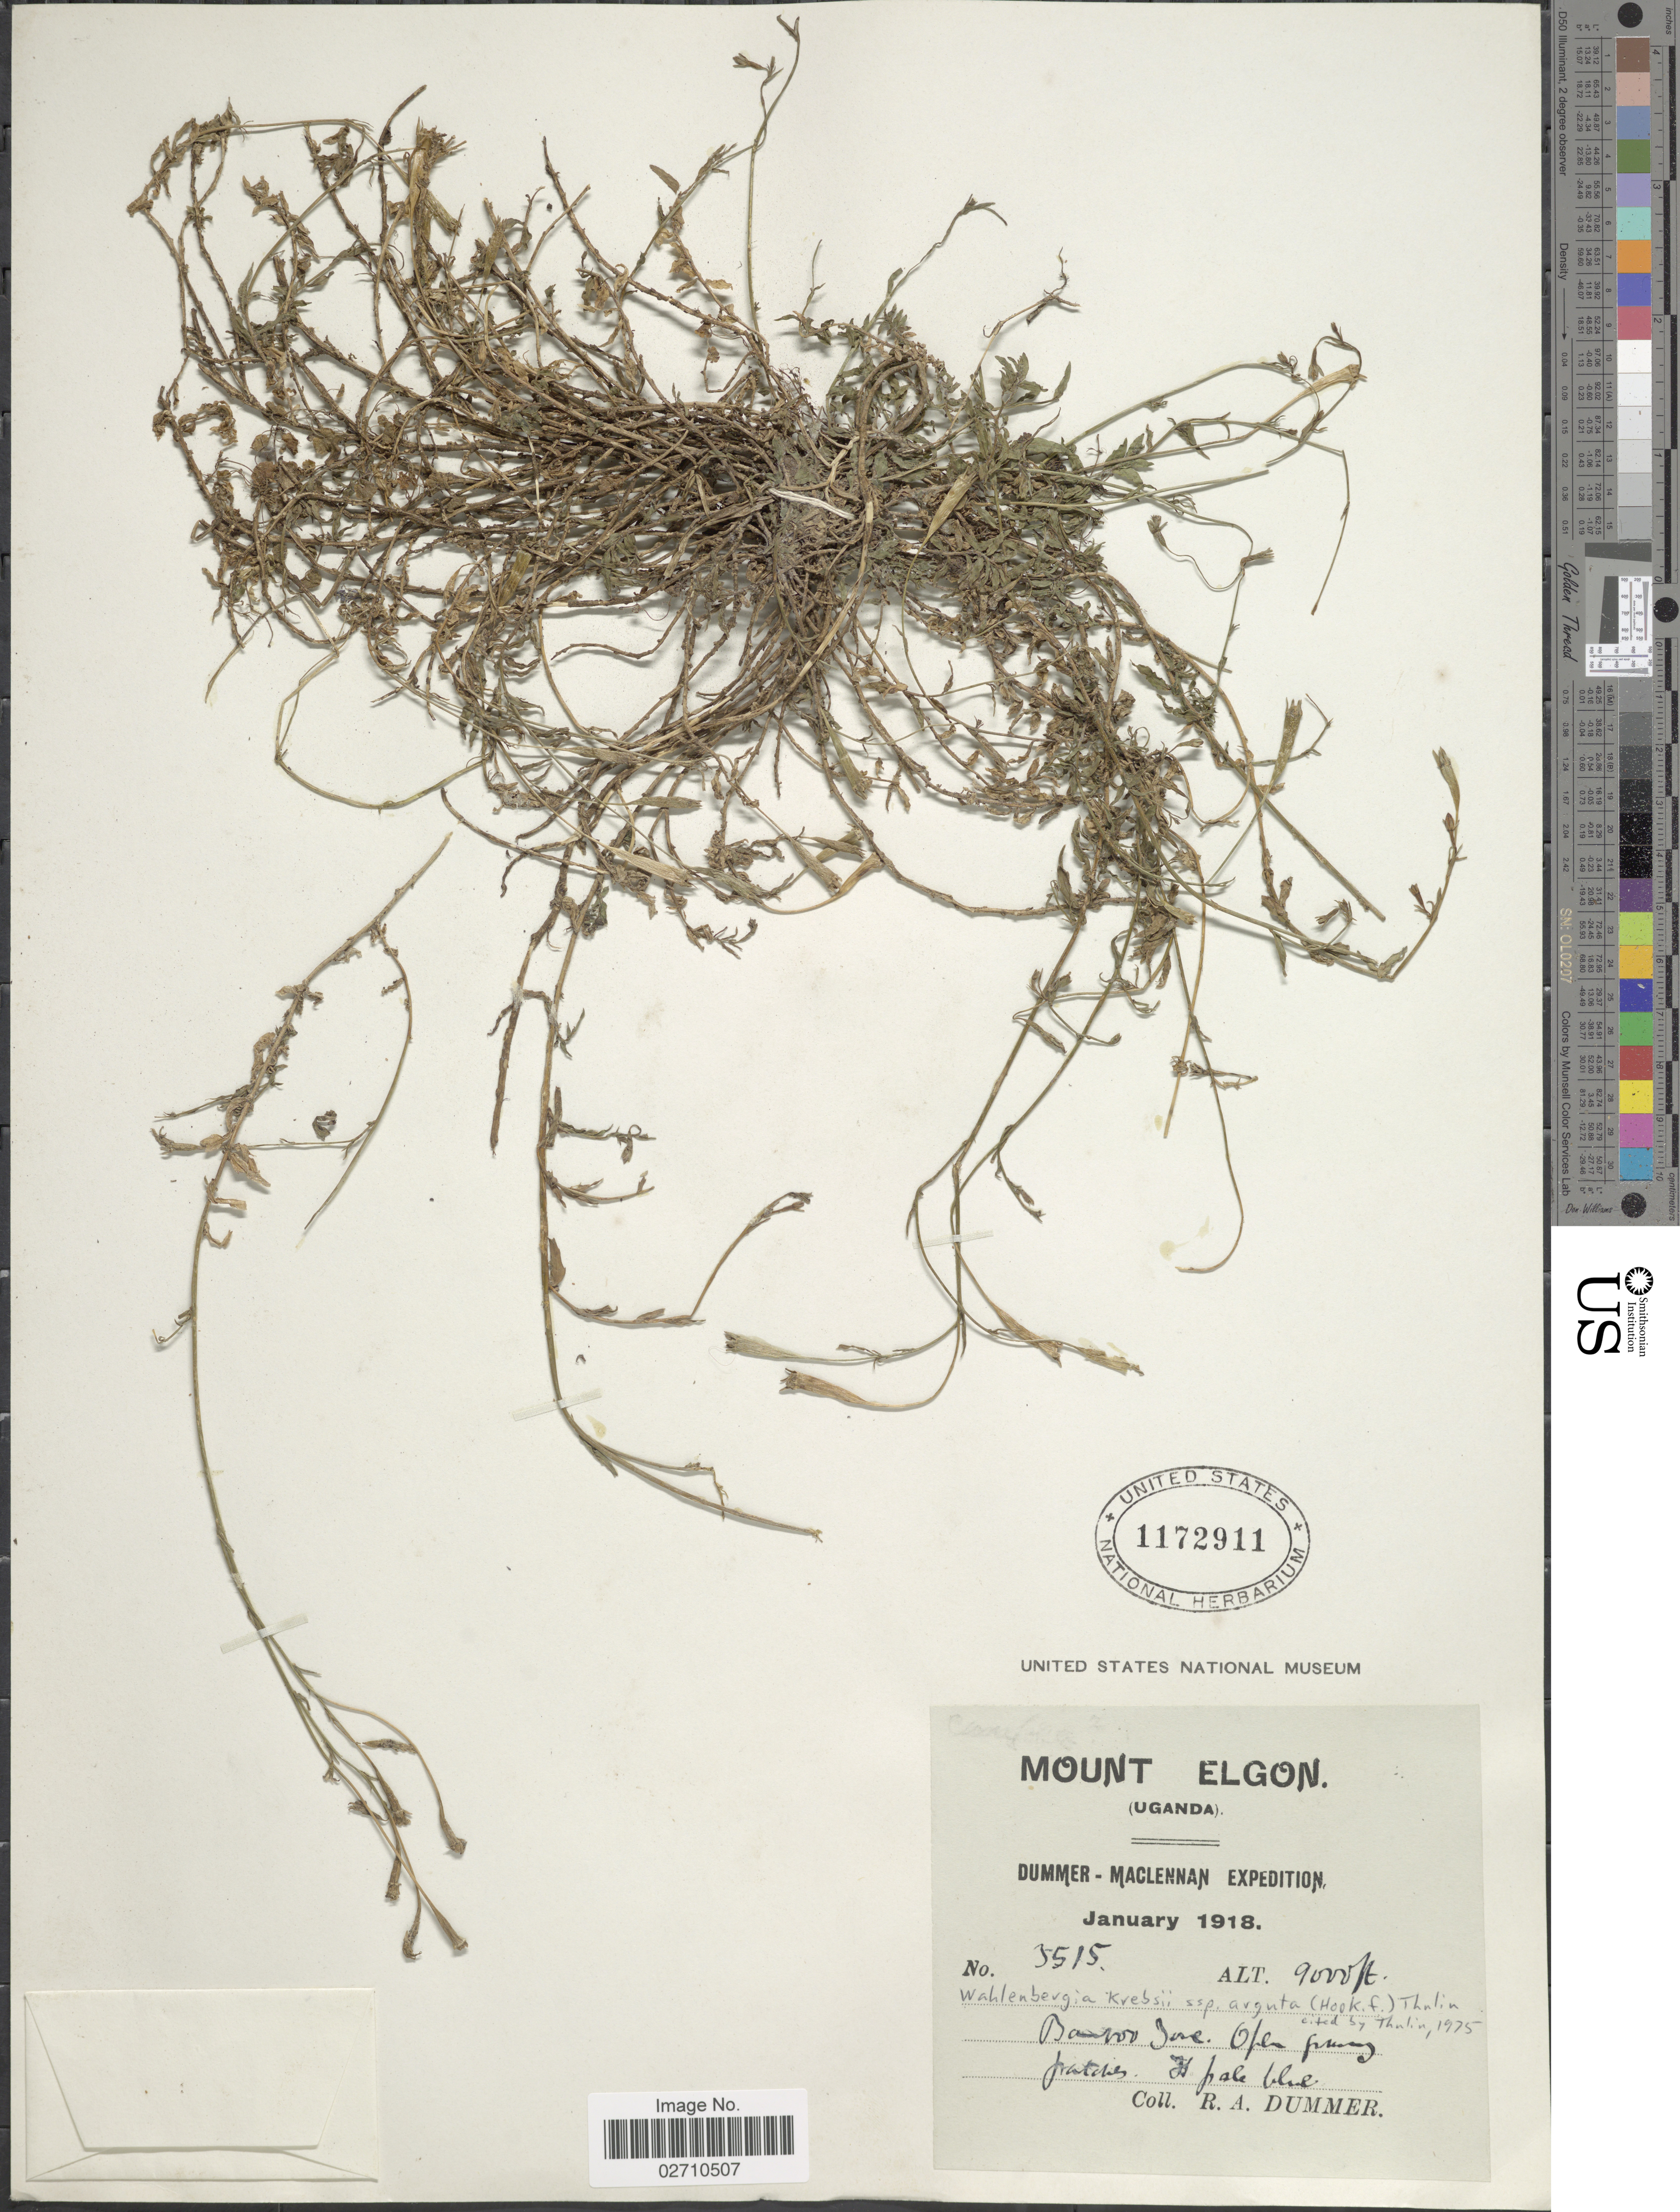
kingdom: Plantae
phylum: Tracheophyta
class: Magnoliopsida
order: Asterales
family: Campanulaceae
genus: Wahlenbergia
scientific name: Wahlenbergia krebsii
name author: Cham.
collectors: R. Dümmer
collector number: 3515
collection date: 1918-01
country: Uganda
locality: Mount Elgon. Bamboo Zone.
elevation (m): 2743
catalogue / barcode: US 1172911